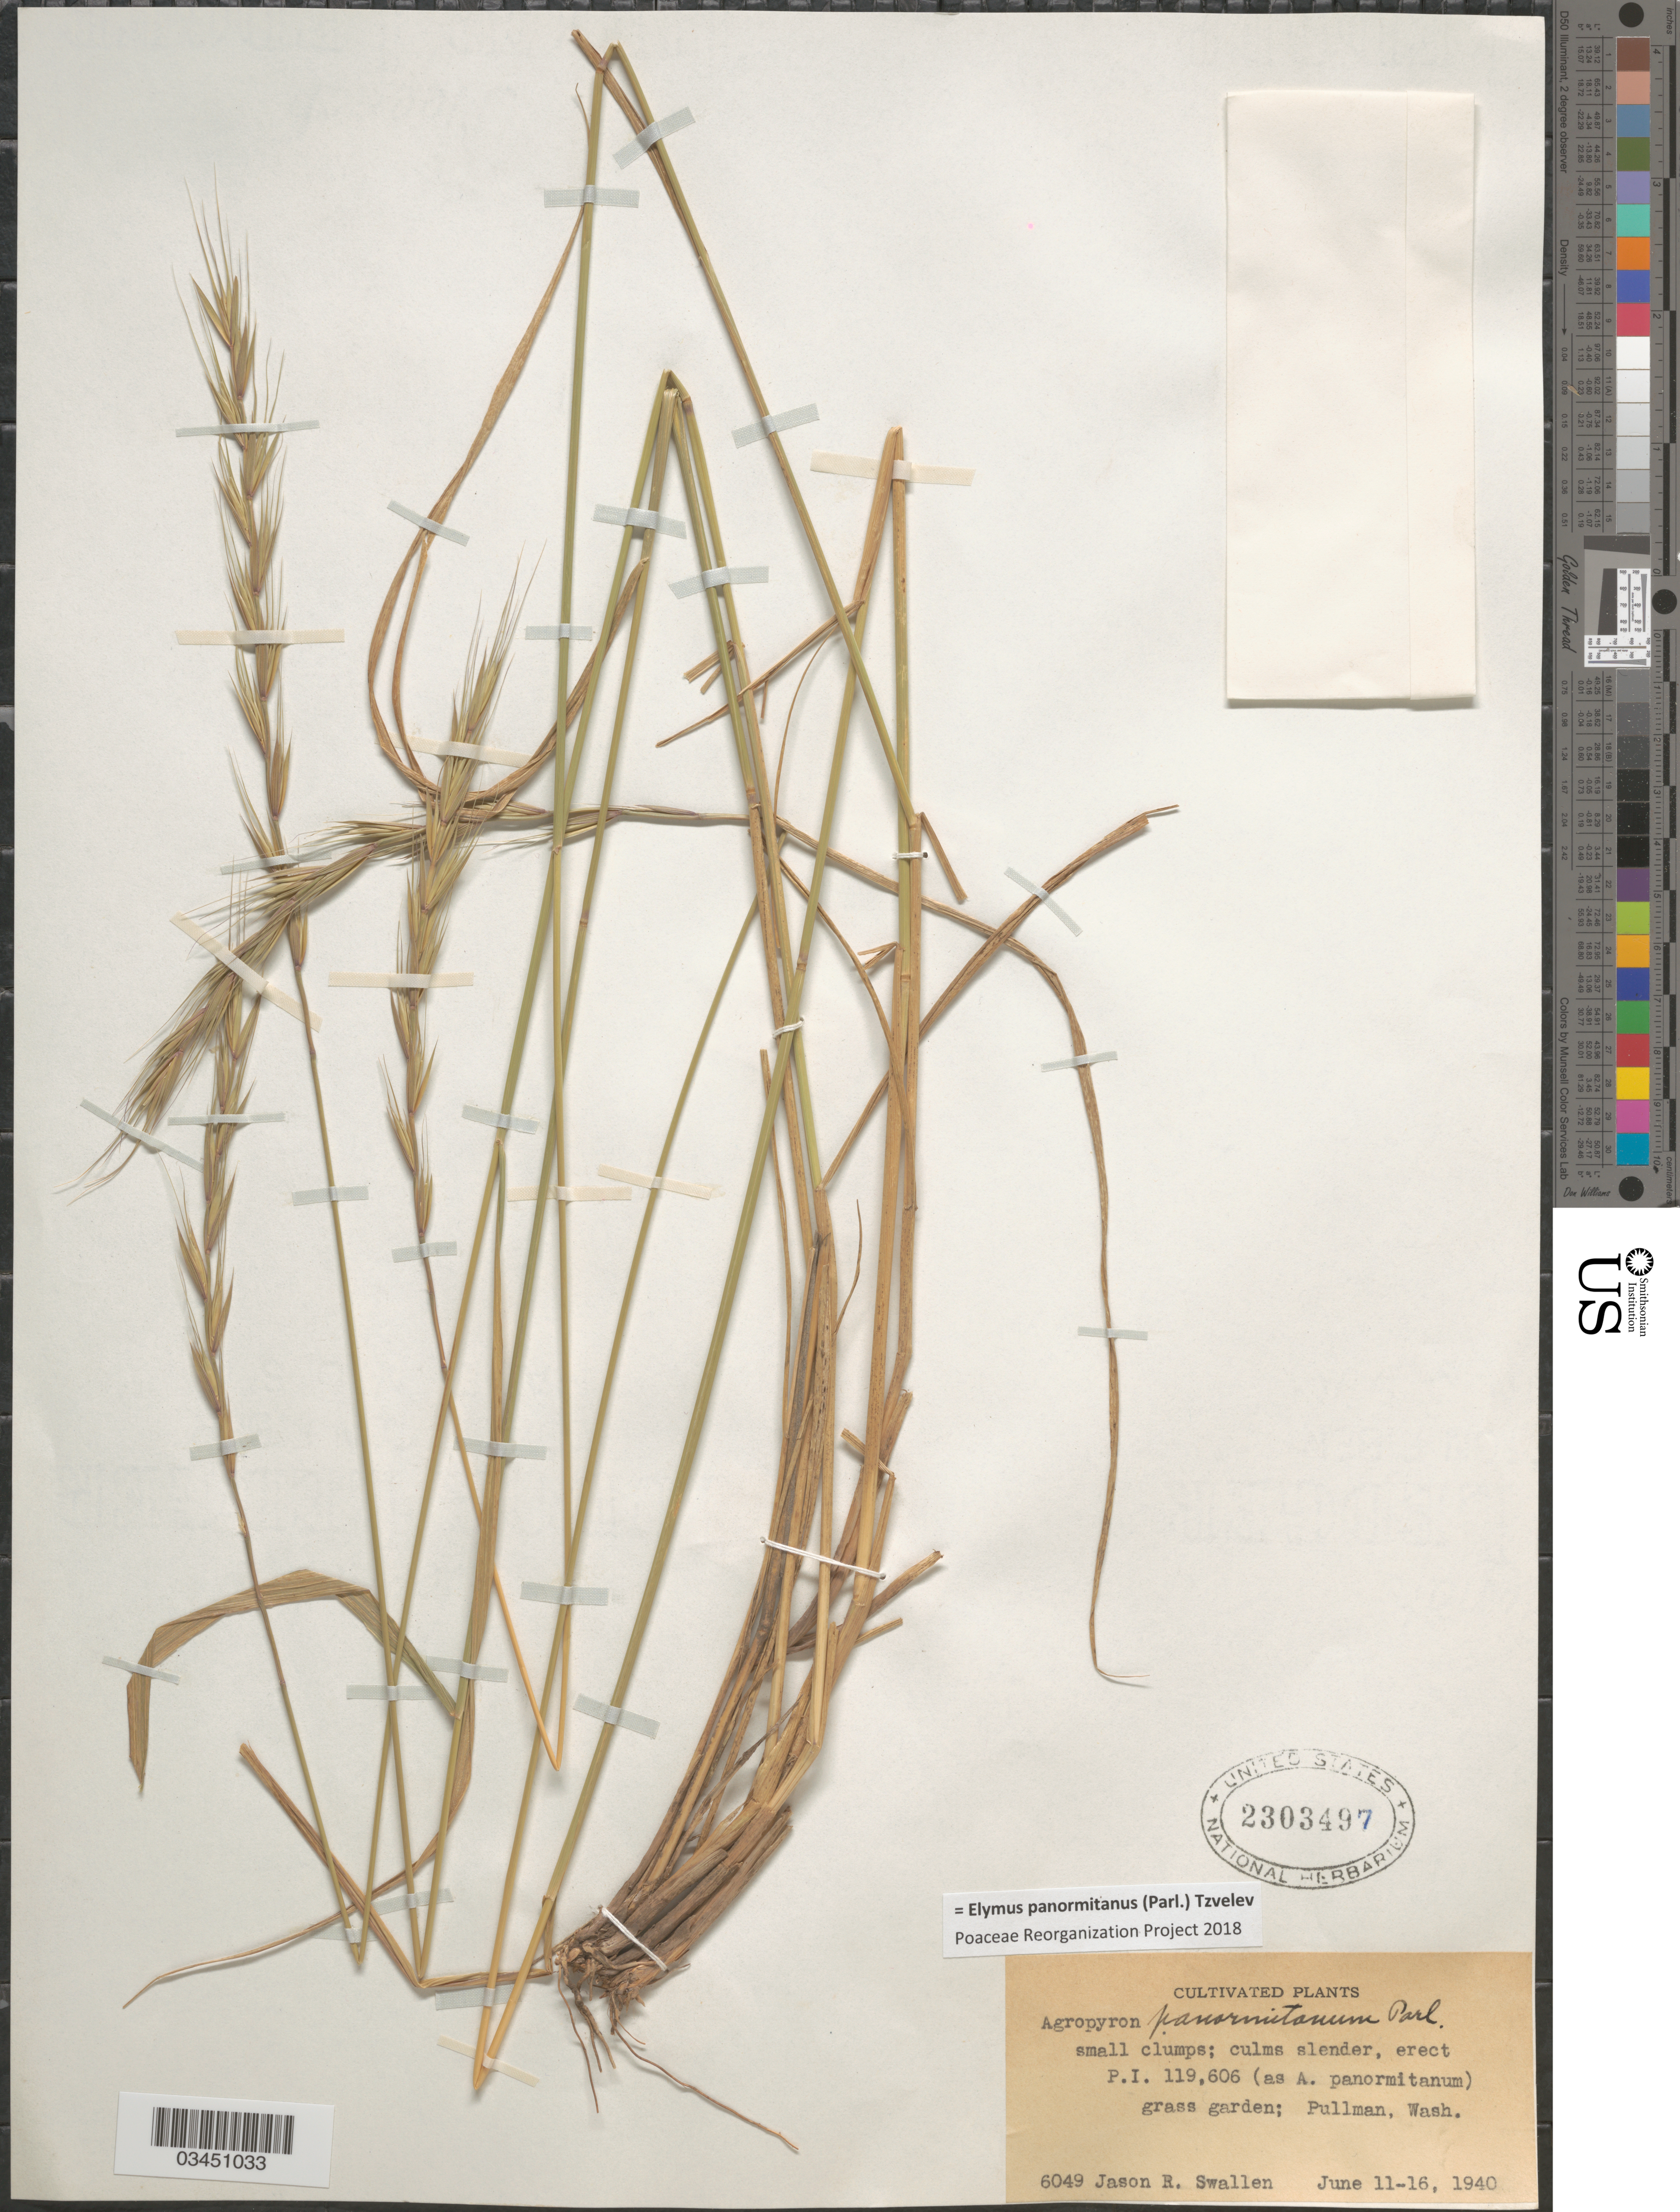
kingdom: Plantae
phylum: Tracheophyta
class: Liliopsida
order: Poales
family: Poaceae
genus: Elymus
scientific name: Elymus panormitanus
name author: (Parl.) Tzvelev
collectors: J. R. Swallen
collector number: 6049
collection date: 1940-06-11/1940-06-16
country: United States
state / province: Washington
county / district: Whitman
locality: Grass garden; Pullman.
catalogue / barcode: US 2303497